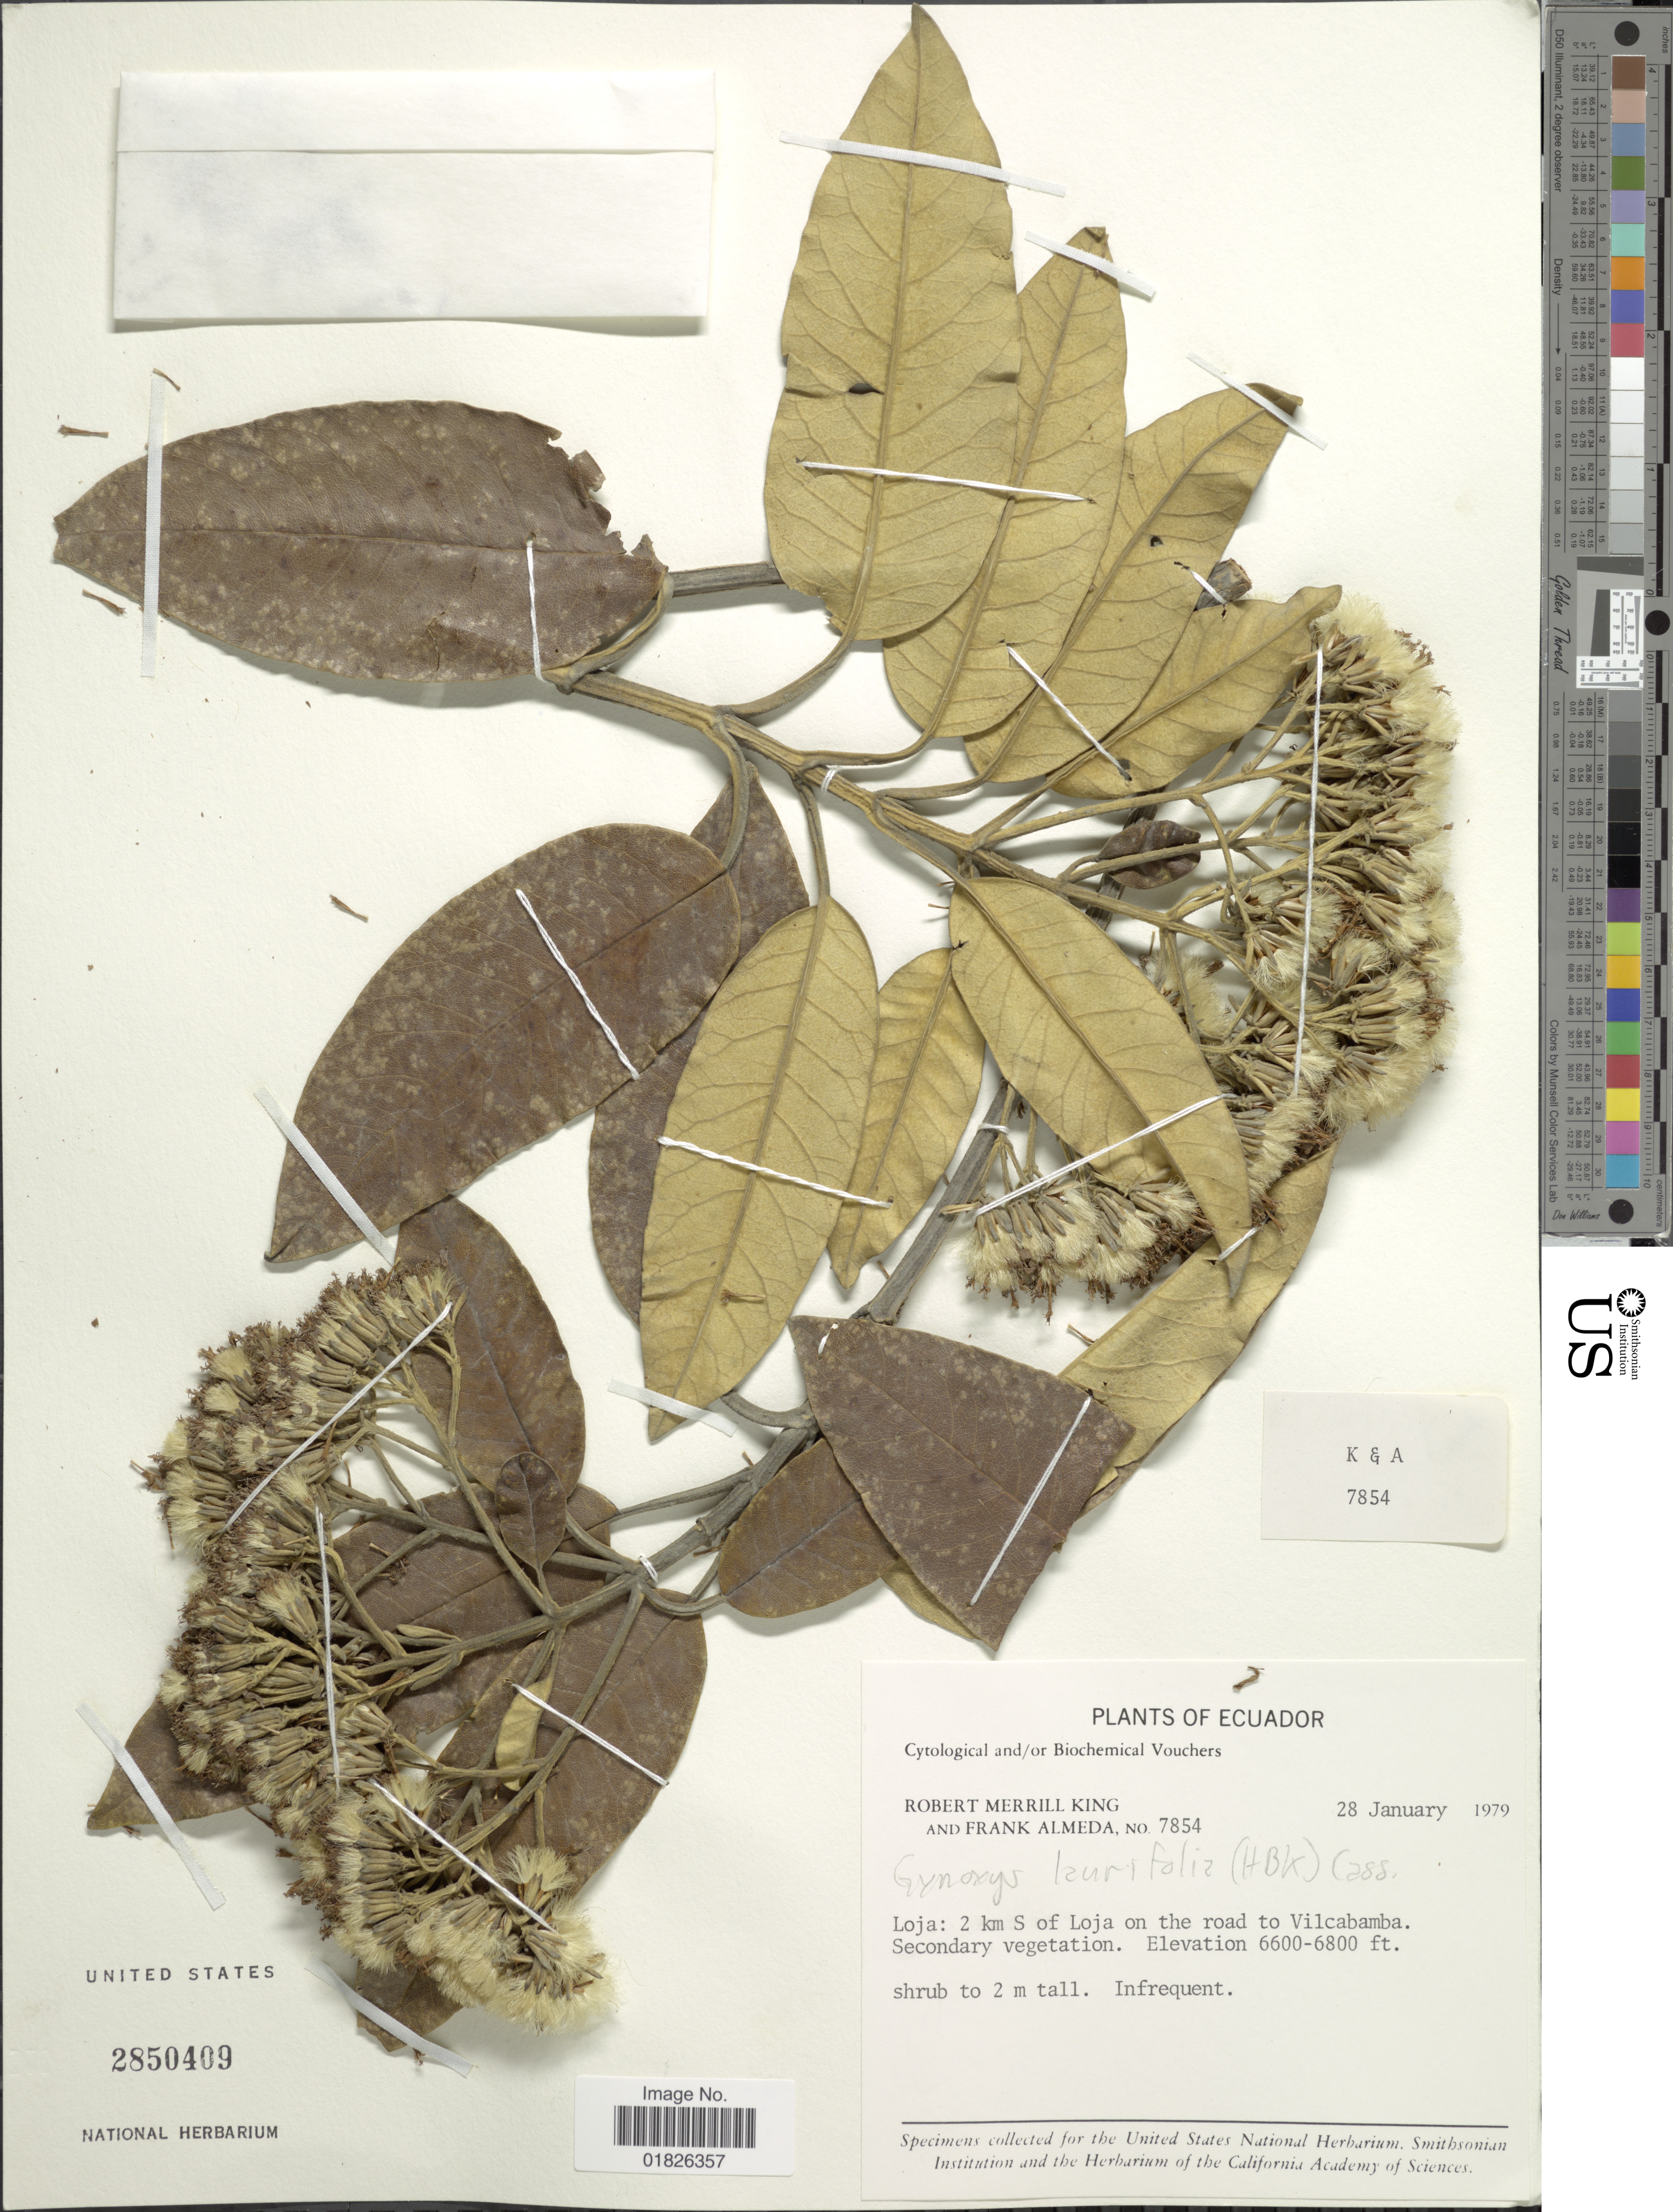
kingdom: Plantae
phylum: Tracheophyta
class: Magnoliopsida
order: Asterales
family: Asteraceae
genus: Gynoxys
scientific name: Gynoxys laurifolia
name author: (Kunth) Cass.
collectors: R. M. King & F. Almeda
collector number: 7854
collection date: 1979-01-28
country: Ecuador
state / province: Loja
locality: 2 km S of Loja on the road to Vilcabamba.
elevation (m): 2012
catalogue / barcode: US 2850409